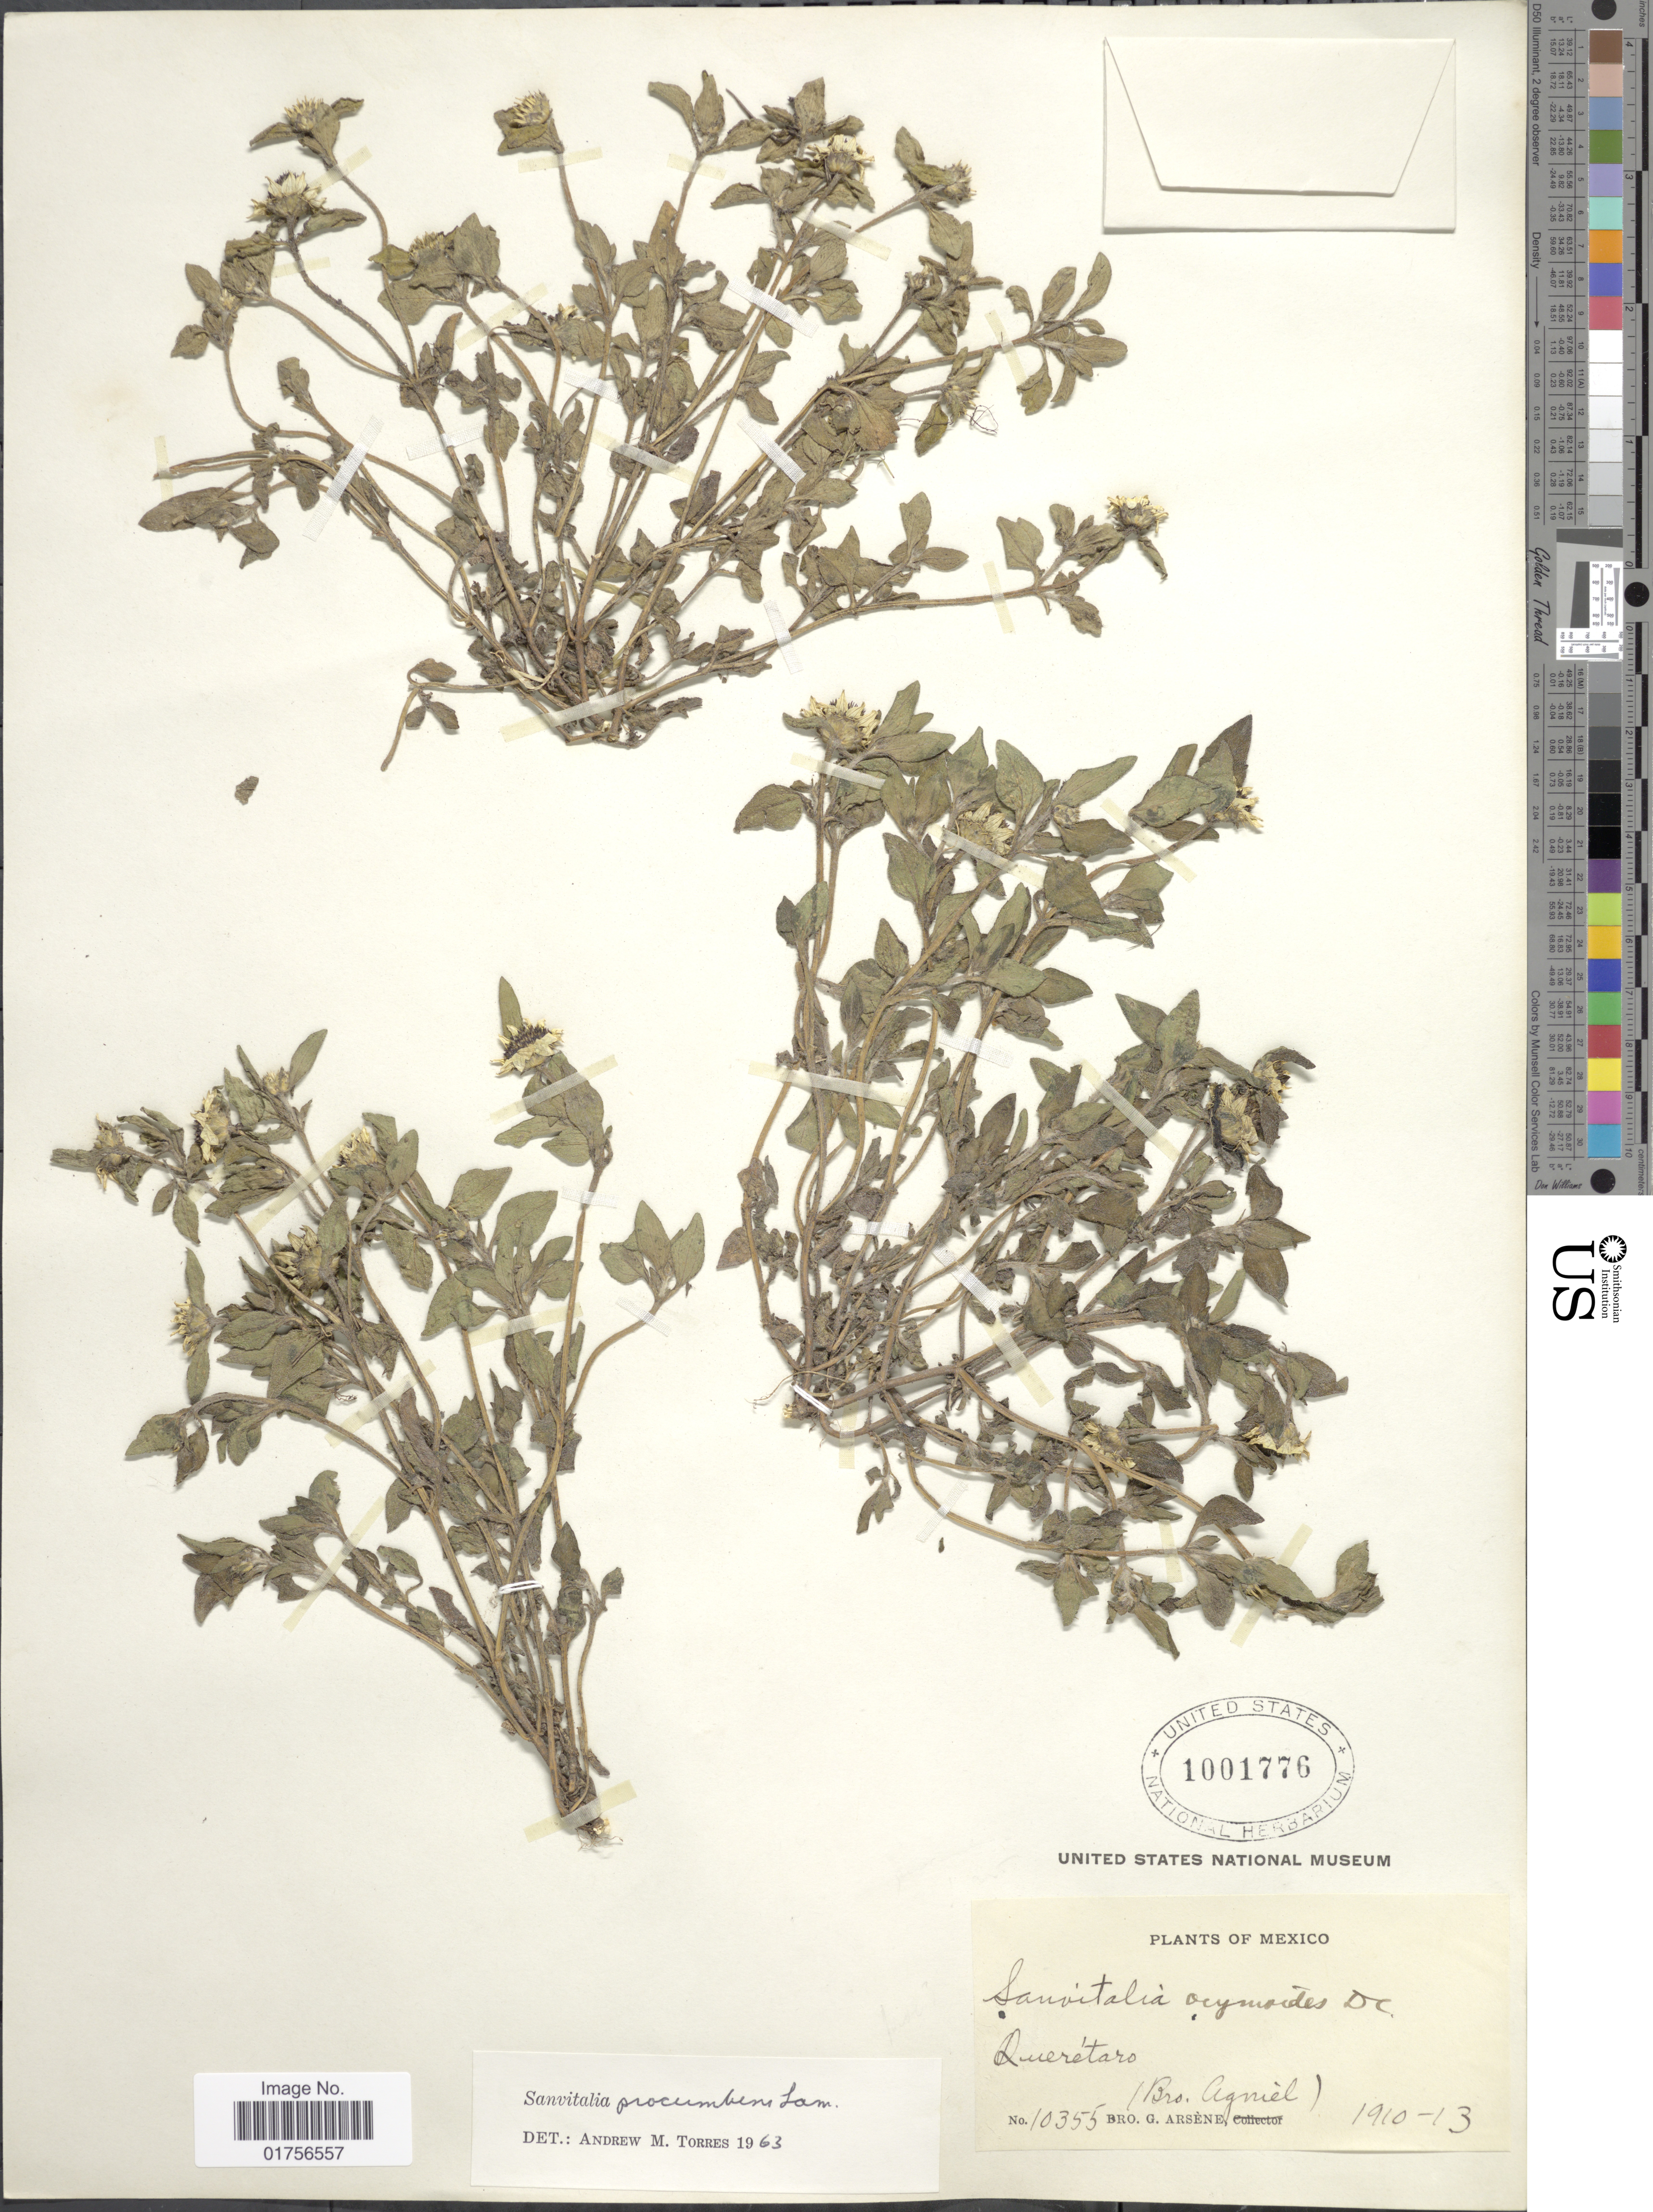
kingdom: Plantae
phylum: Tracheophyta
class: Magnoliopsida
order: Asterales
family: Asteraceae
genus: Sanvitalia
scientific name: Sanvitalia procumbens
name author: Lam.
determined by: Skibicki, Samuel V.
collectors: Bro. Agniel & Bro. G. Arsène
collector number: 10355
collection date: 1910/1913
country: Mexico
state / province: Querétaro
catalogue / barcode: US 1001776